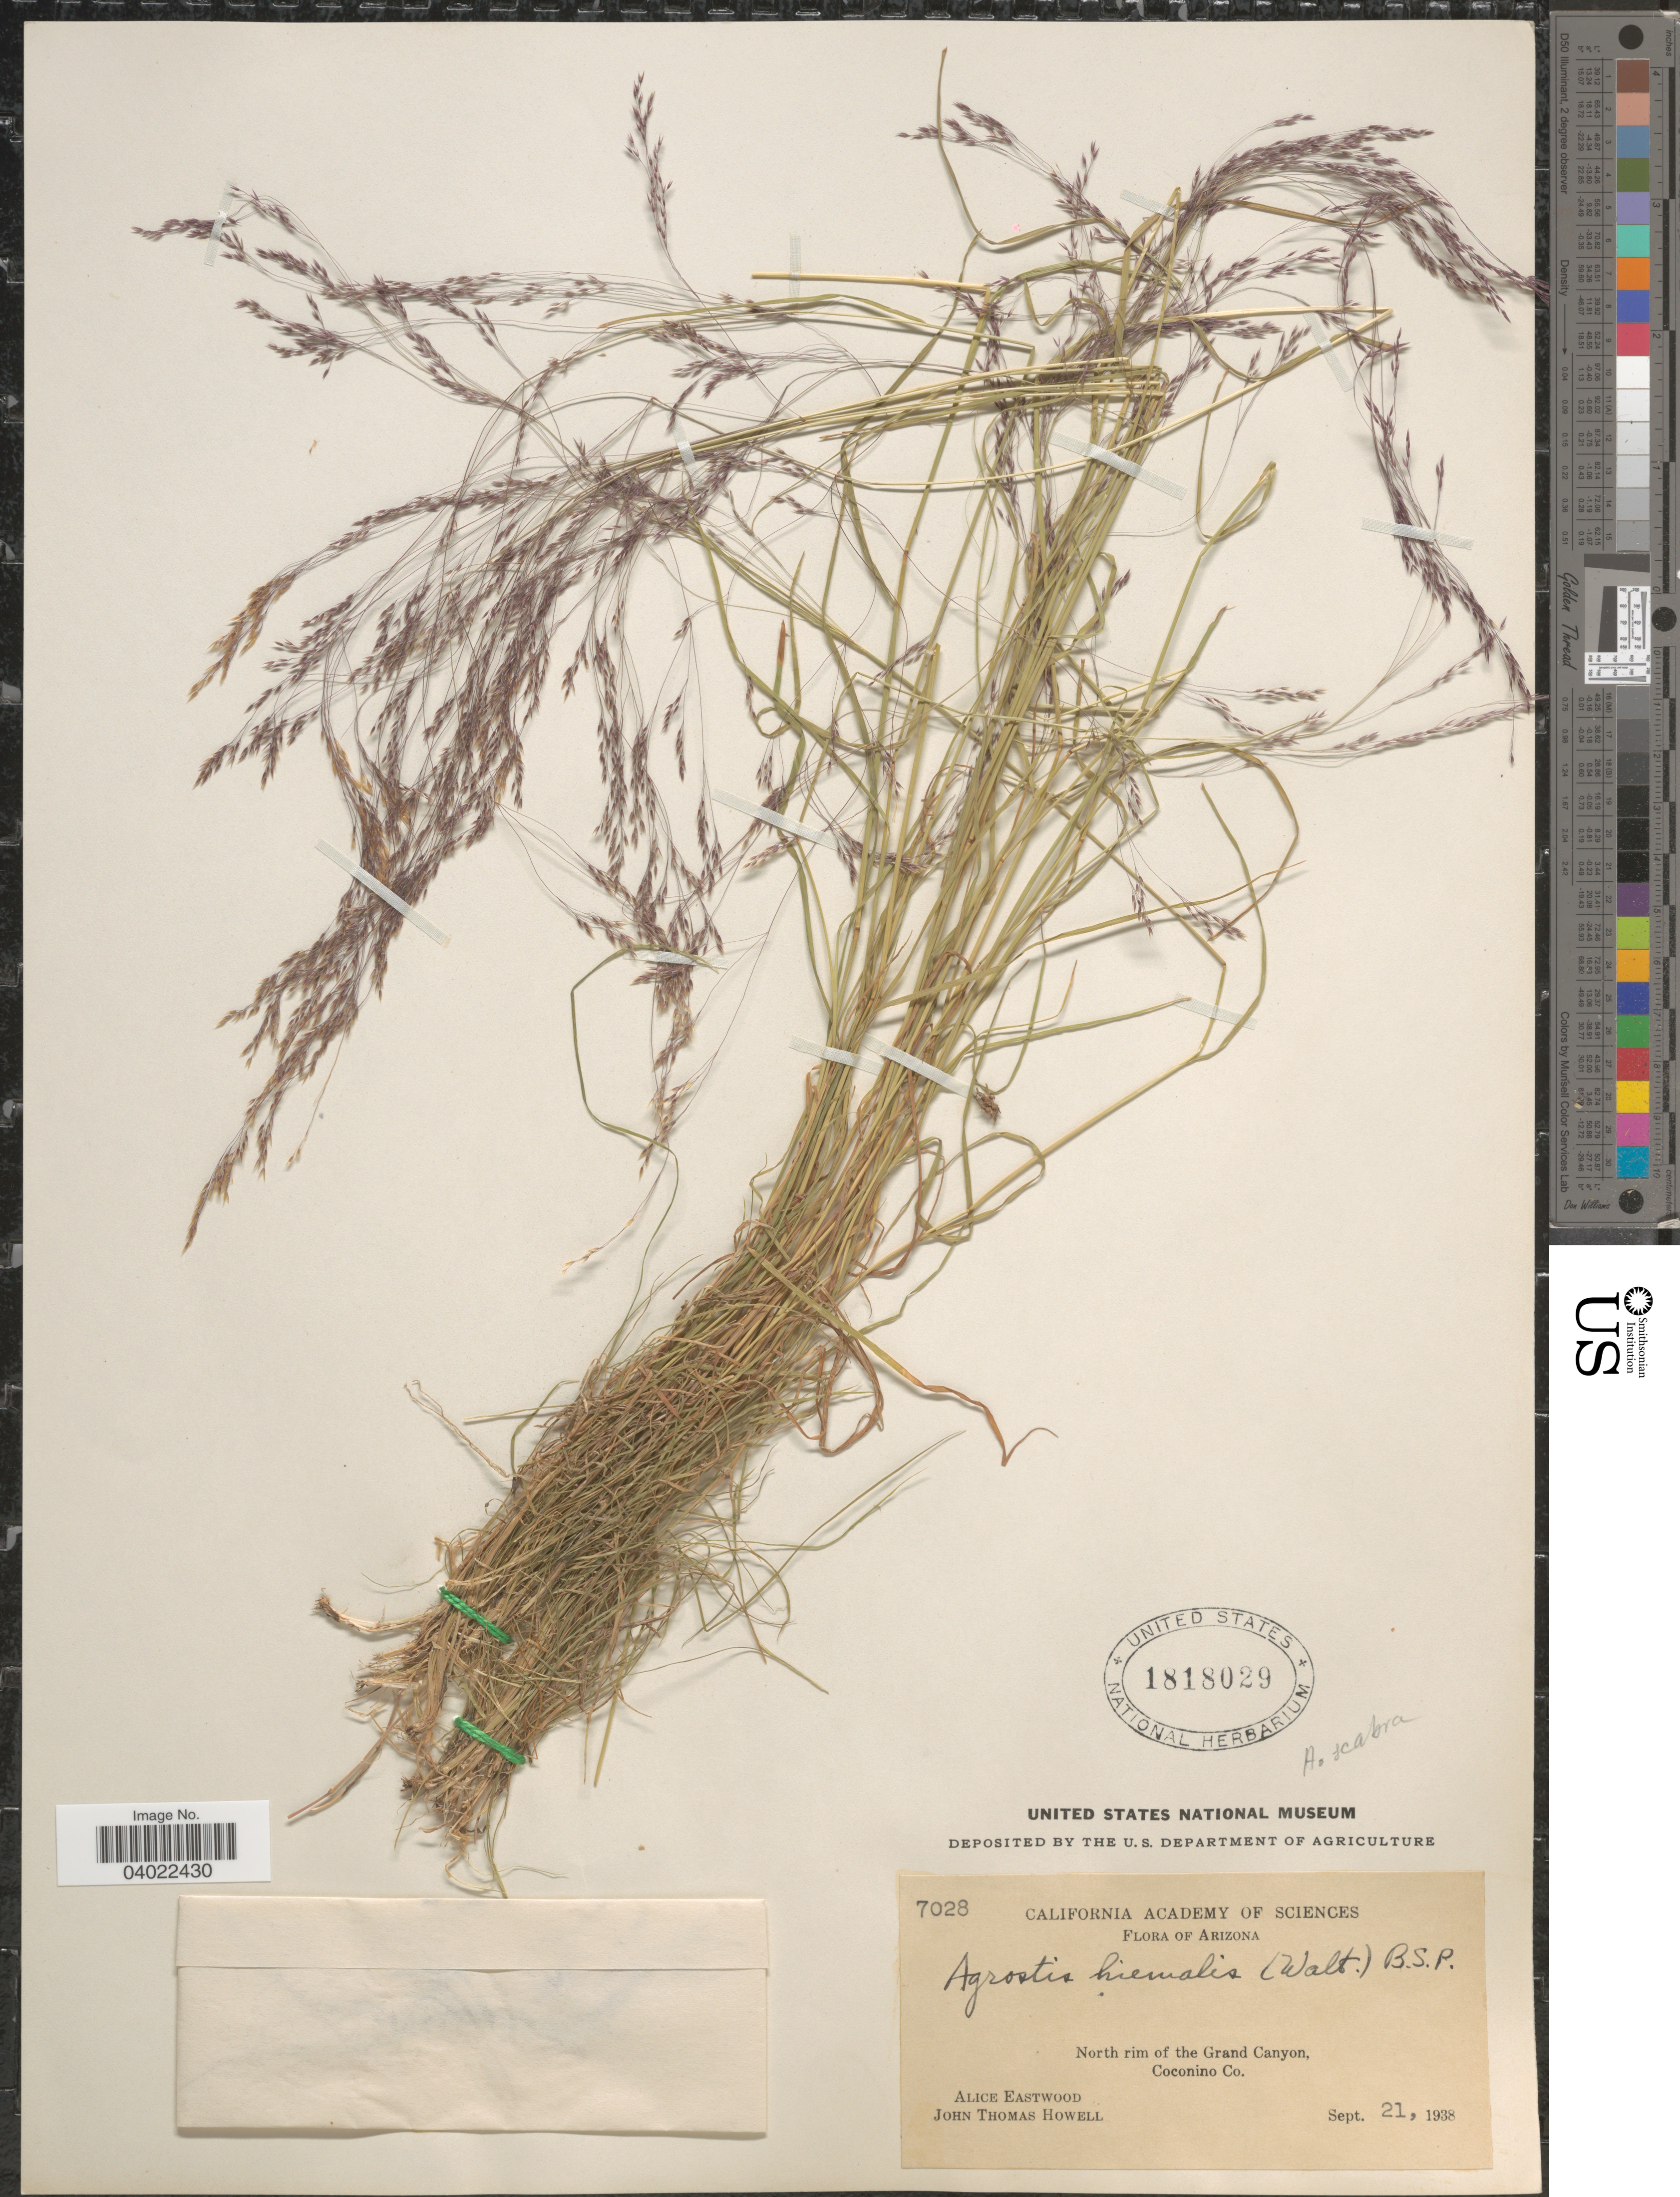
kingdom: Plantae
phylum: Tracheophyta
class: Liliopsida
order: Poales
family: Poaceae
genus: Agrostis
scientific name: Agrostis scabra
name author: Willd.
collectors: A. Eastwood & J. T. Howell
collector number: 7028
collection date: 1938-09-21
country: United States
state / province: Arizona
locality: North rim of the Grand Canyon, Coconino Co.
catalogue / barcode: US 1818029